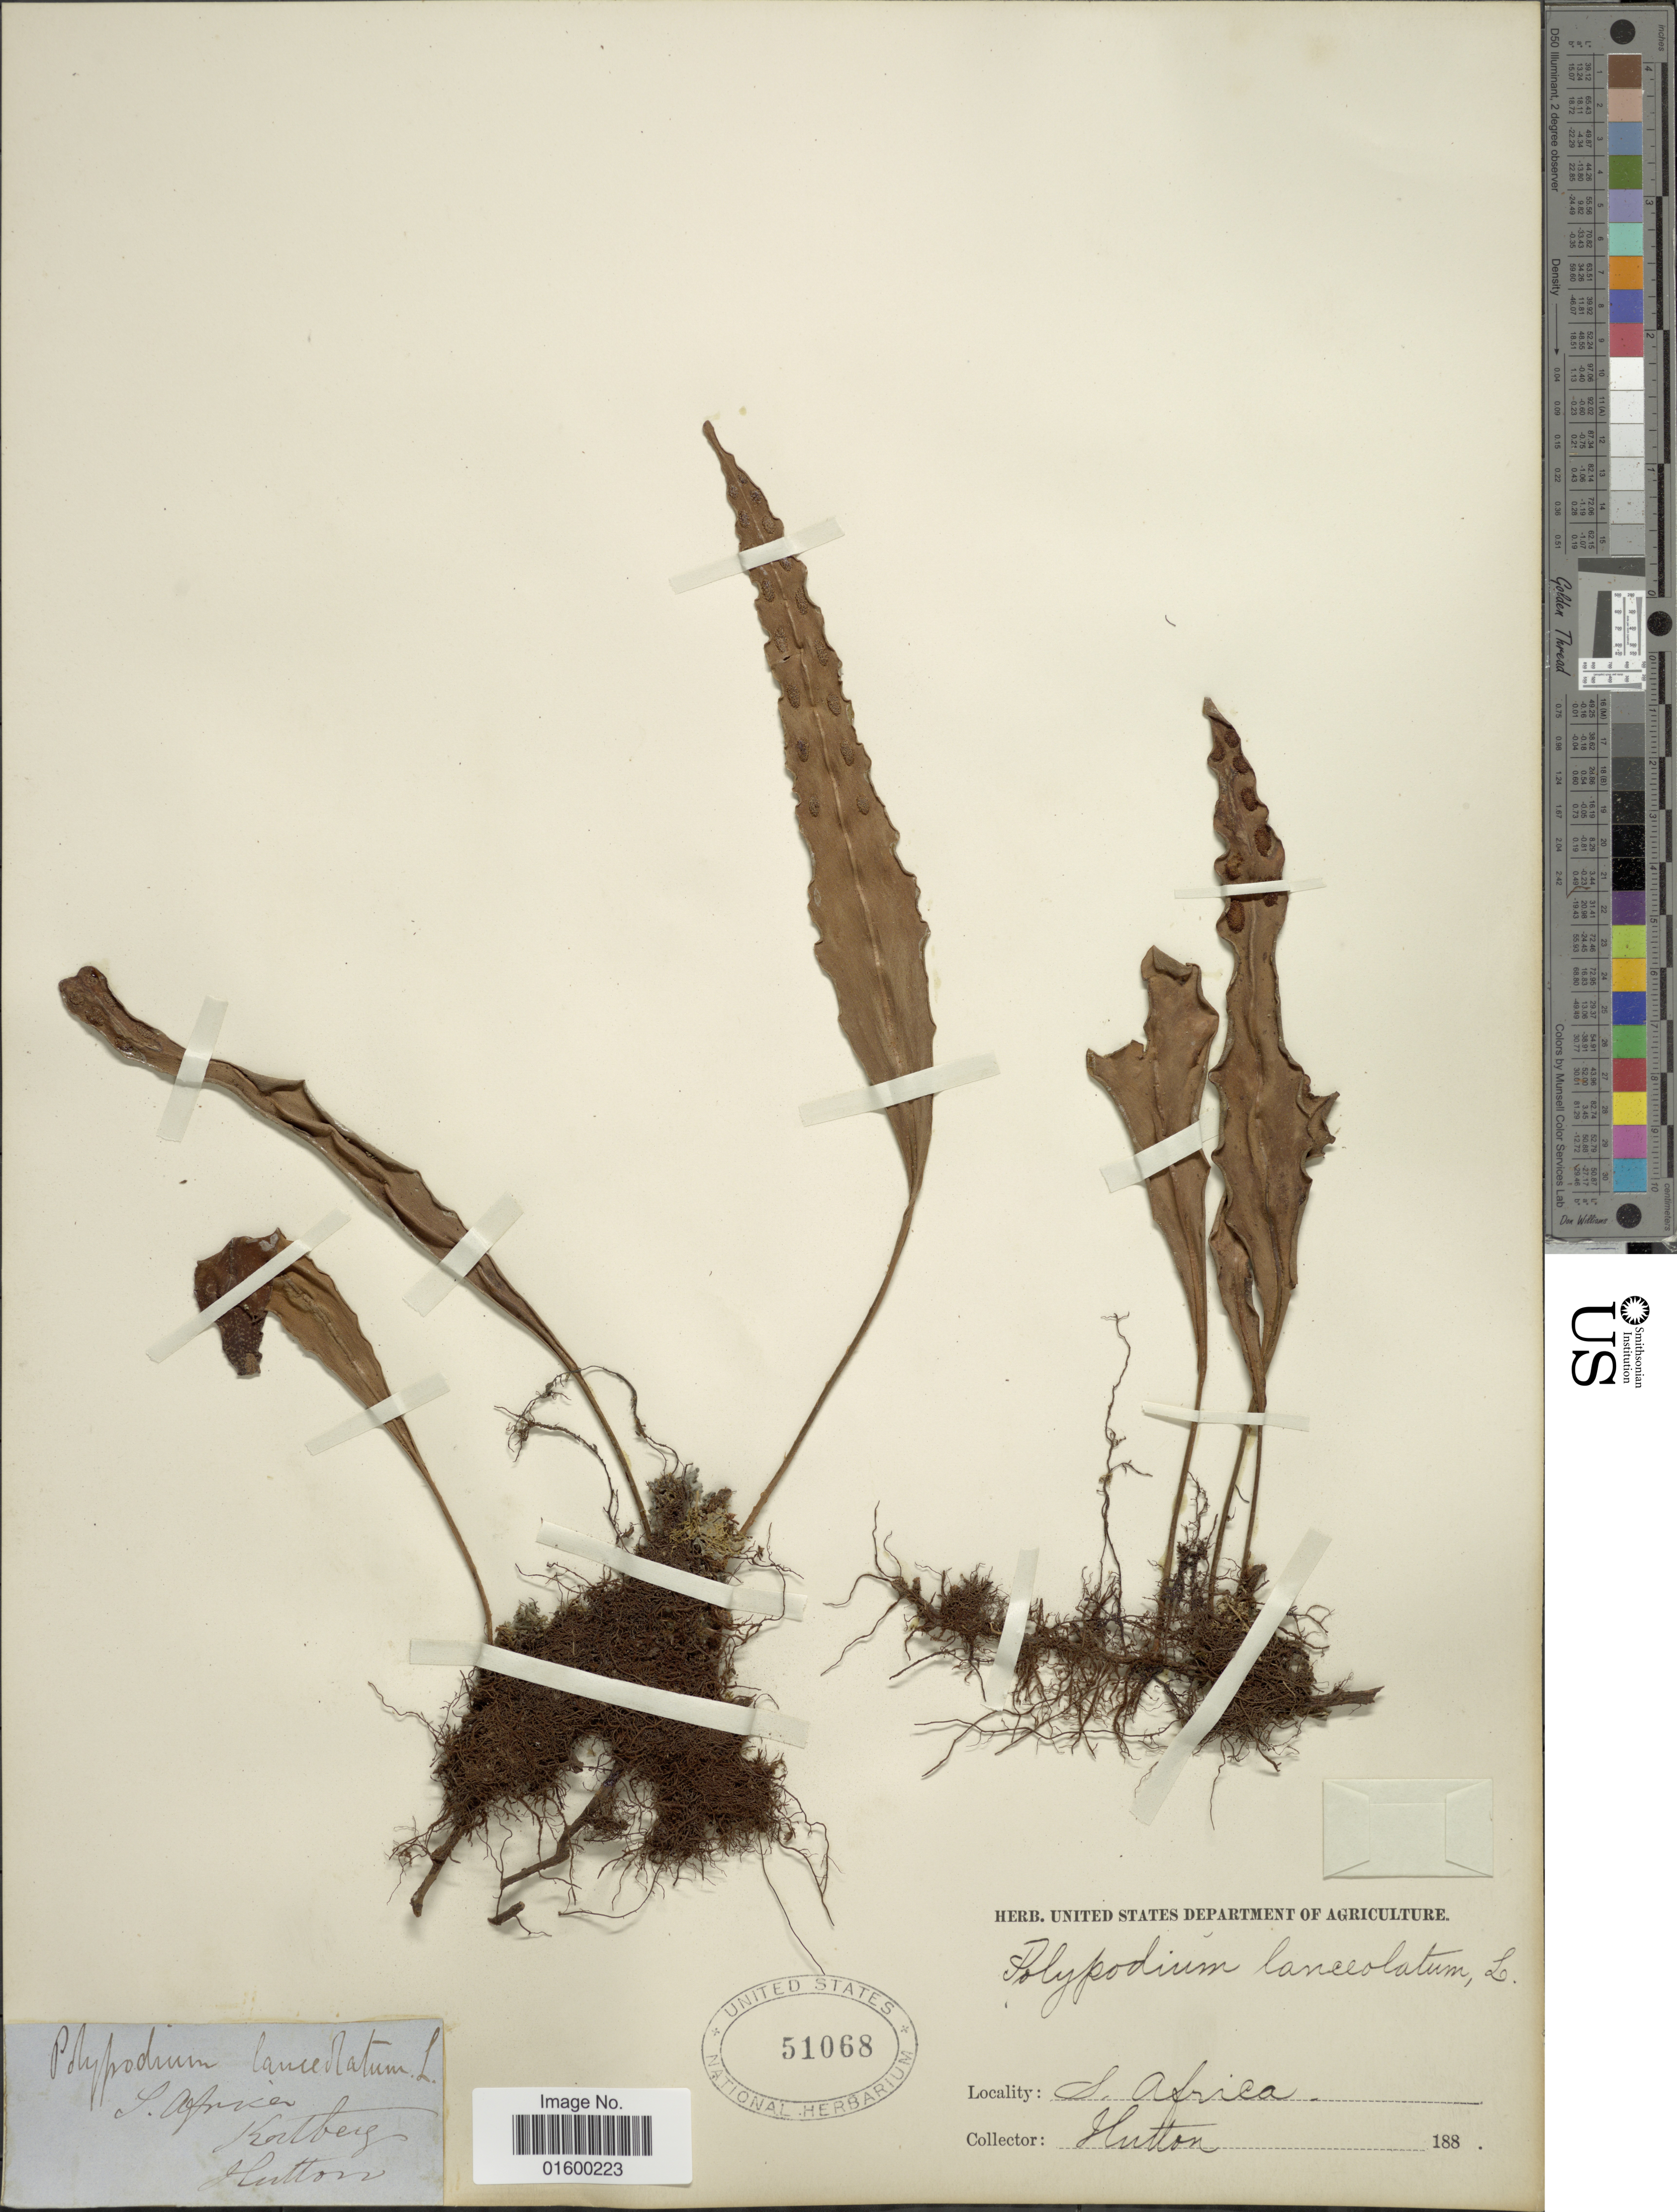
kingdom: Plantae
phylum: Tracheophyta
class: Polypodiopsida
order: Polypodiales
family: Polypodiaceae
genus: Pleopeltis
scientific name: Pleopeltis macrocarpa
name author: (Bory ex Willd.) Kaulf.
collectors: Hutton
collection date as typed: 188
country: South Africa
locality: S. Africa, Kortberg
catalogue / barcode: US 51068